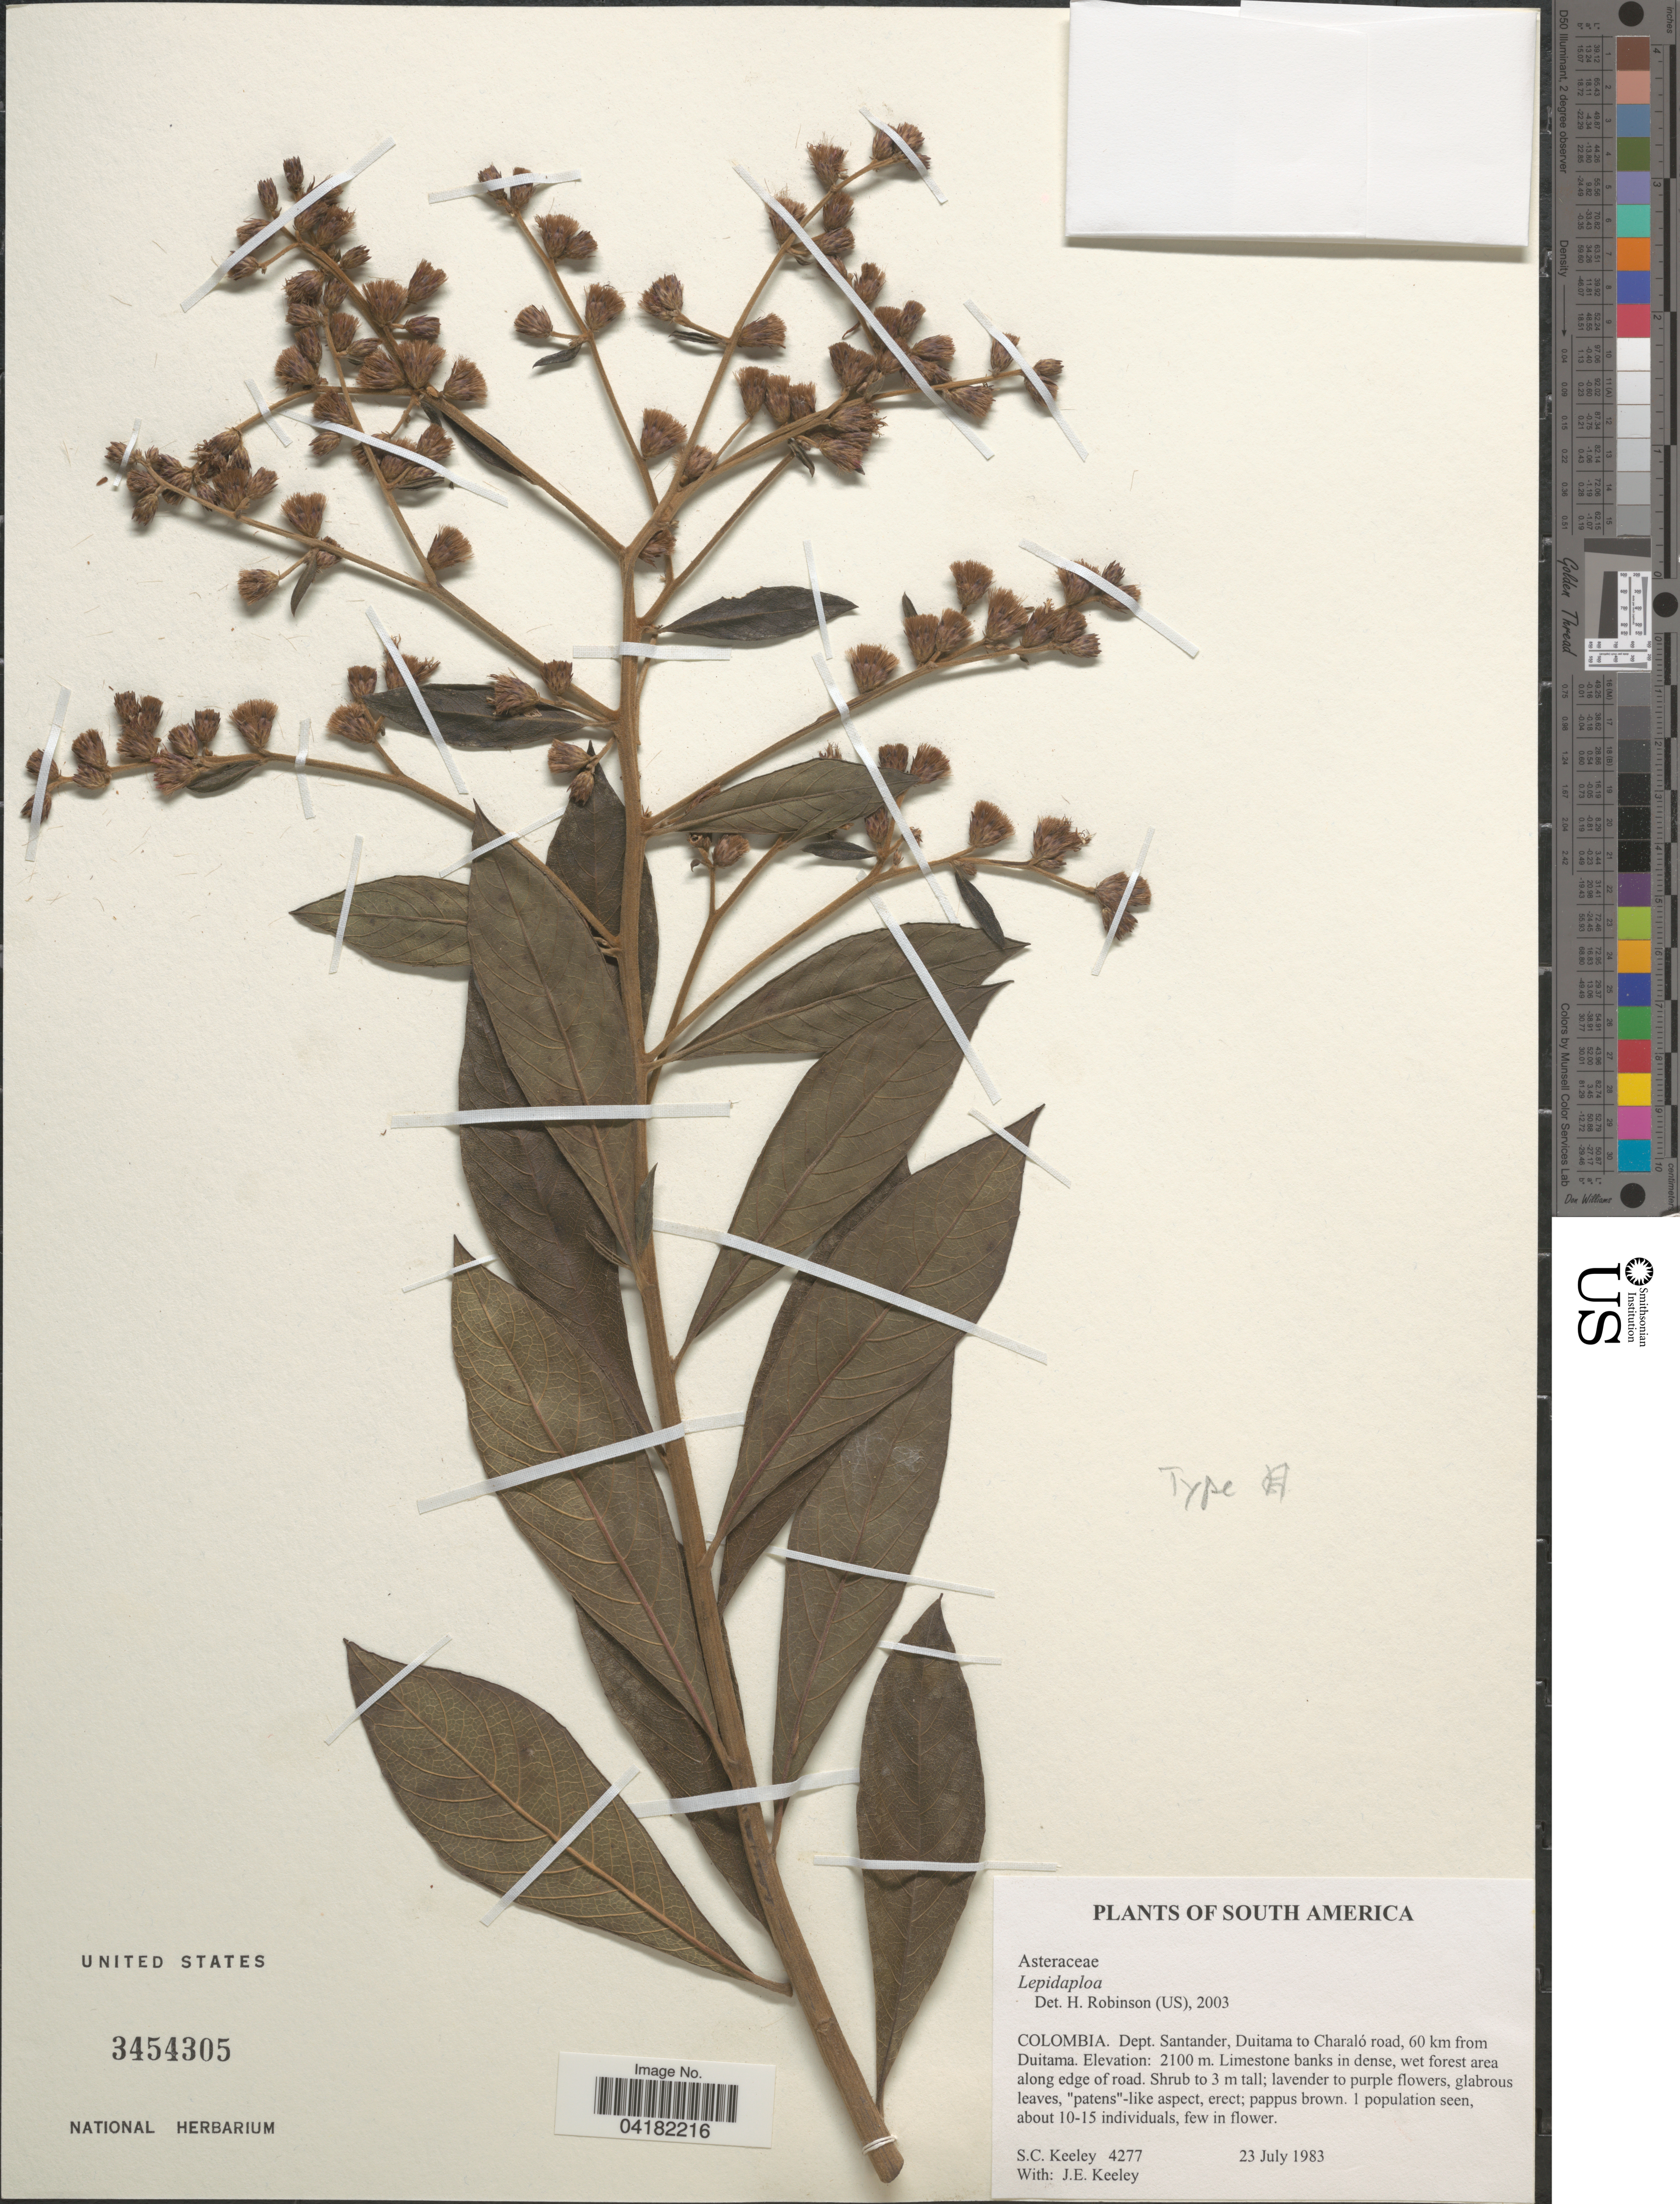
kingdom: Plantae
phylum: Tracheophyta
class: Magnoliopsida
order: Asterales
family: Asteraceae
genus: Lepidaploa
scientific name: Lepidaploa sp.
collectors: S. C. Keeley & J. E. Keeley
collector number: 4277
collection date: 1983-07-23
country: Colombia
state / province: Santander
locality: Dept. Santander, Duitama to Charaló road, 60 km from Duitama.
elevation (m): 2100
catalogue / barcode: US 3454305